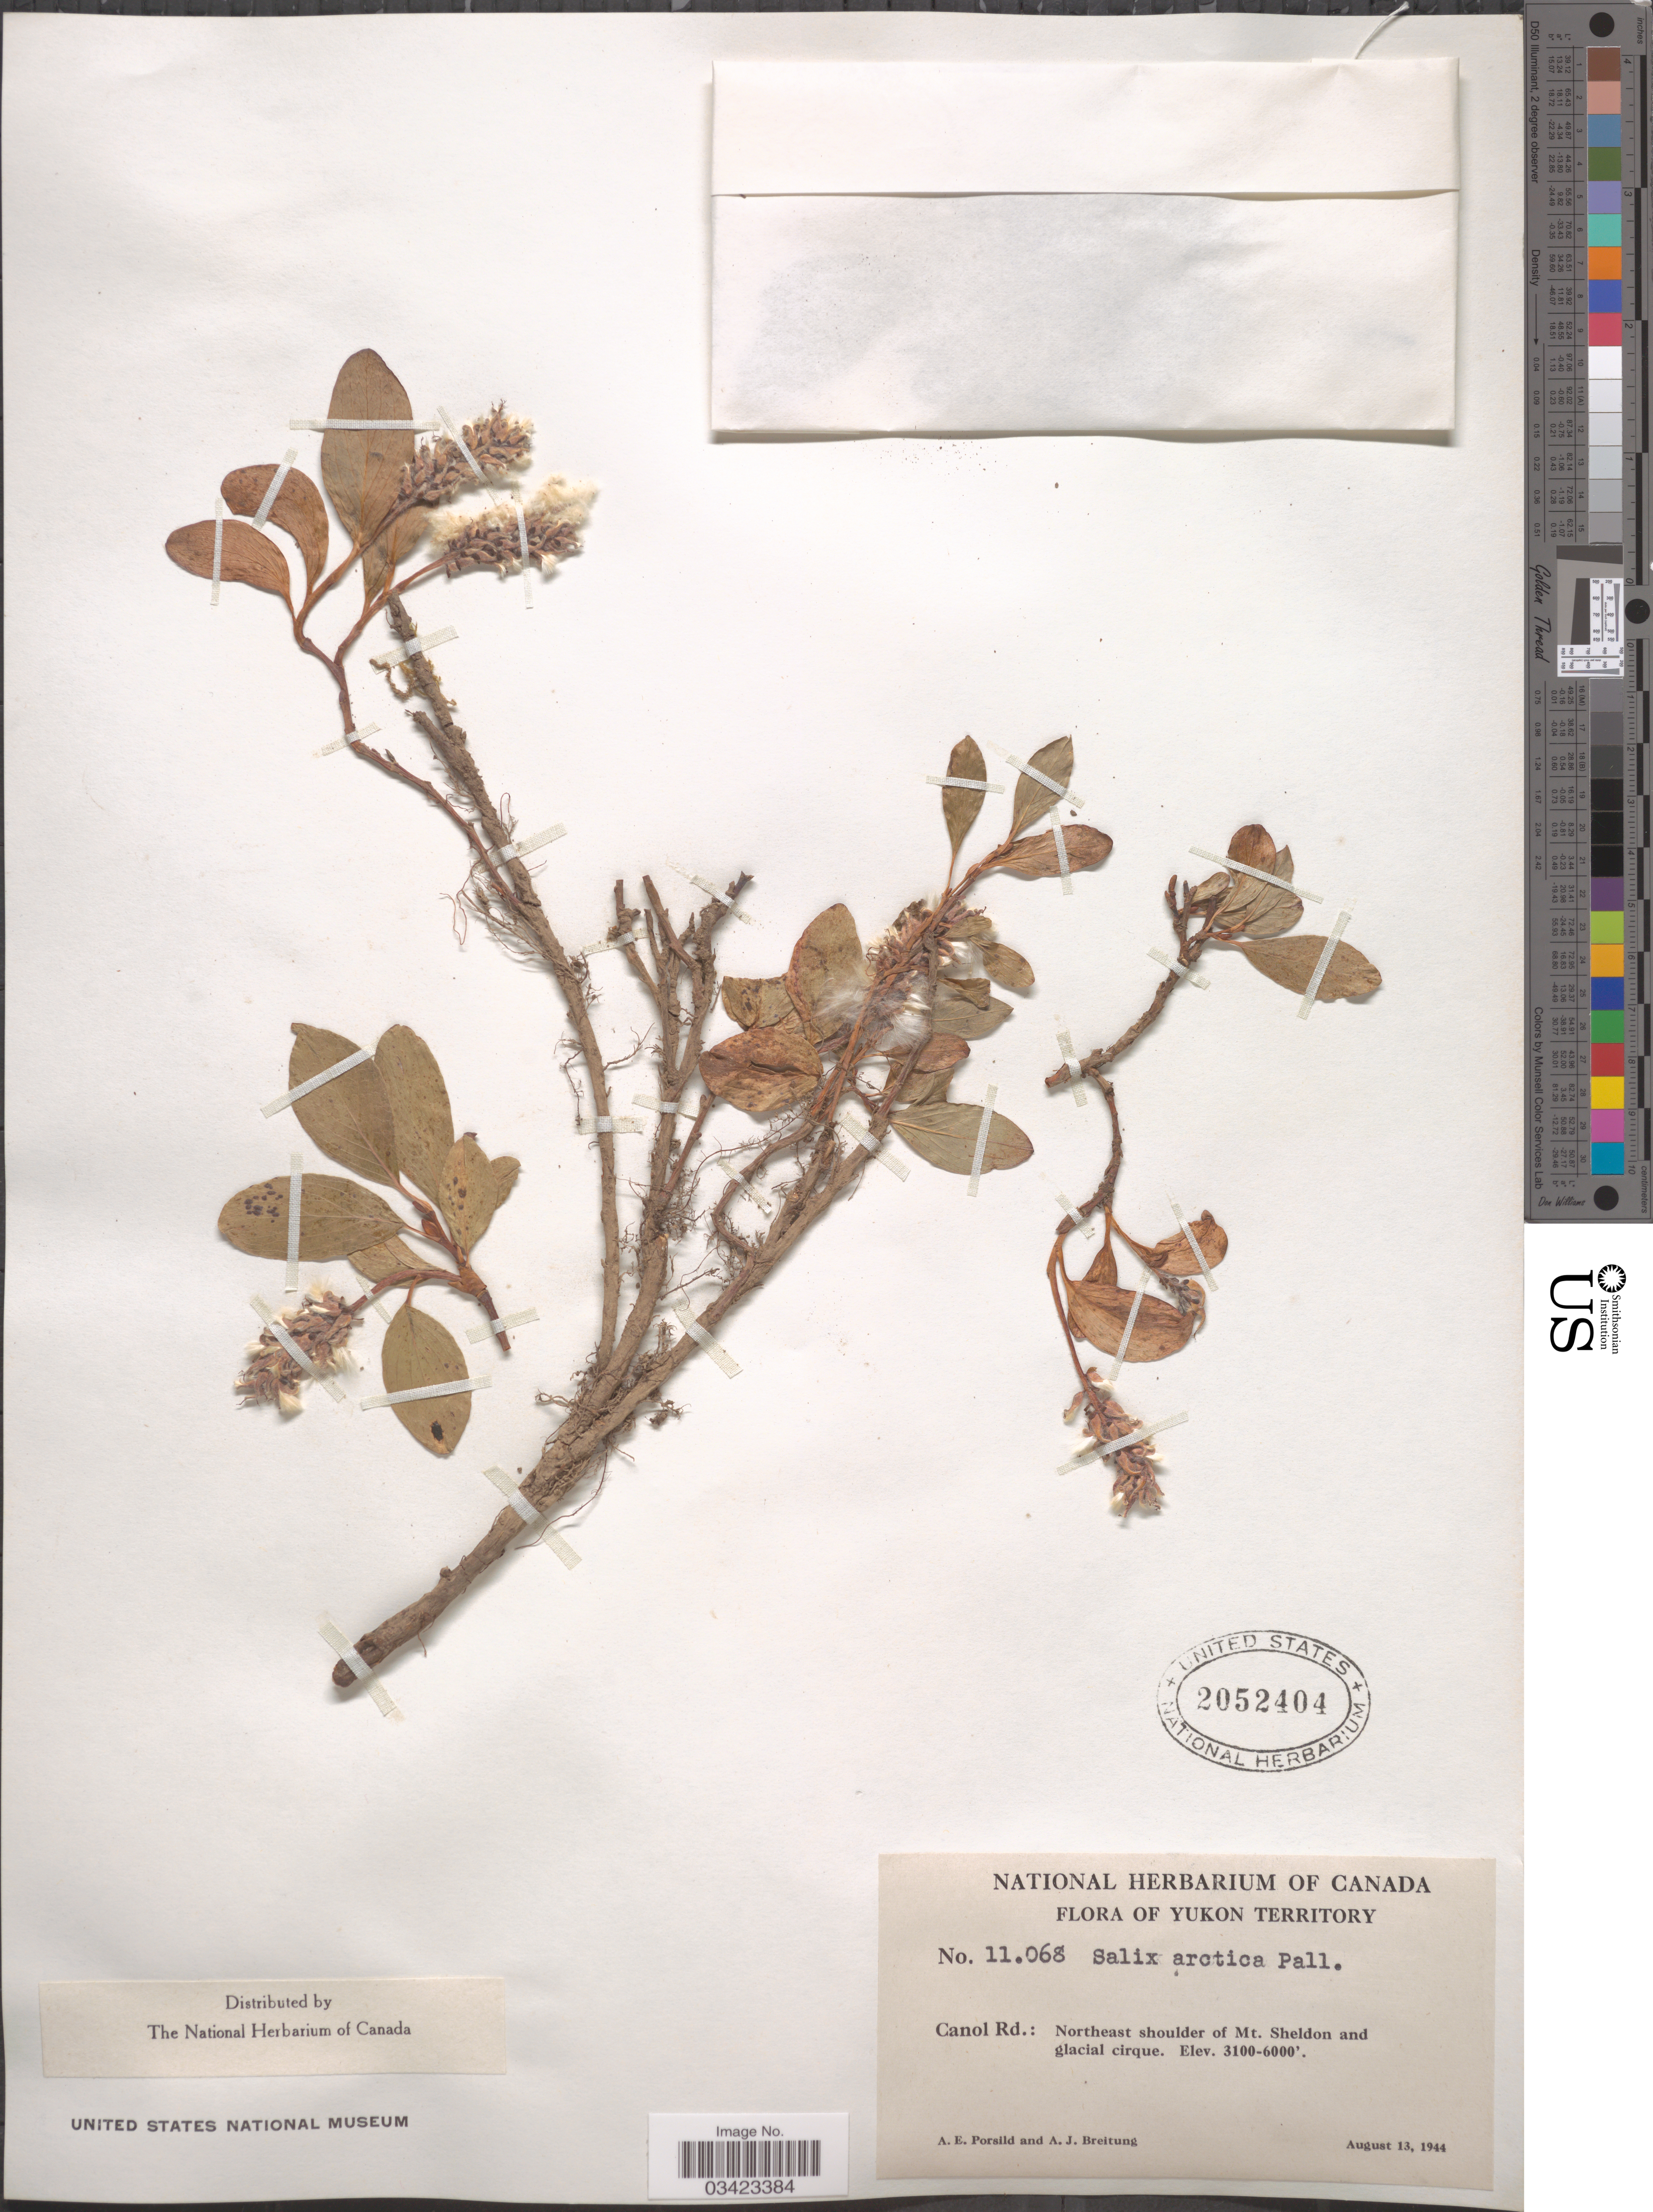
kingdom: Plantae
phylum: Tracheophyta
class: Magnoliopsida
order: Malpighiales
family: Salicaceae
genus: Salix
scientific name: Salix arctica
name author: Pall.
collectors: A. E. Porsild & A. Breitung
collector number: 11068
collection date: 1944-08-13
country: Canada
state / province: Yukon Territory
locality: Canol Rd.: Northeast shoulder of Mt. Sheldon and glacial cirque.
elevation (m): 945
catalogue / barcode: US 2052404